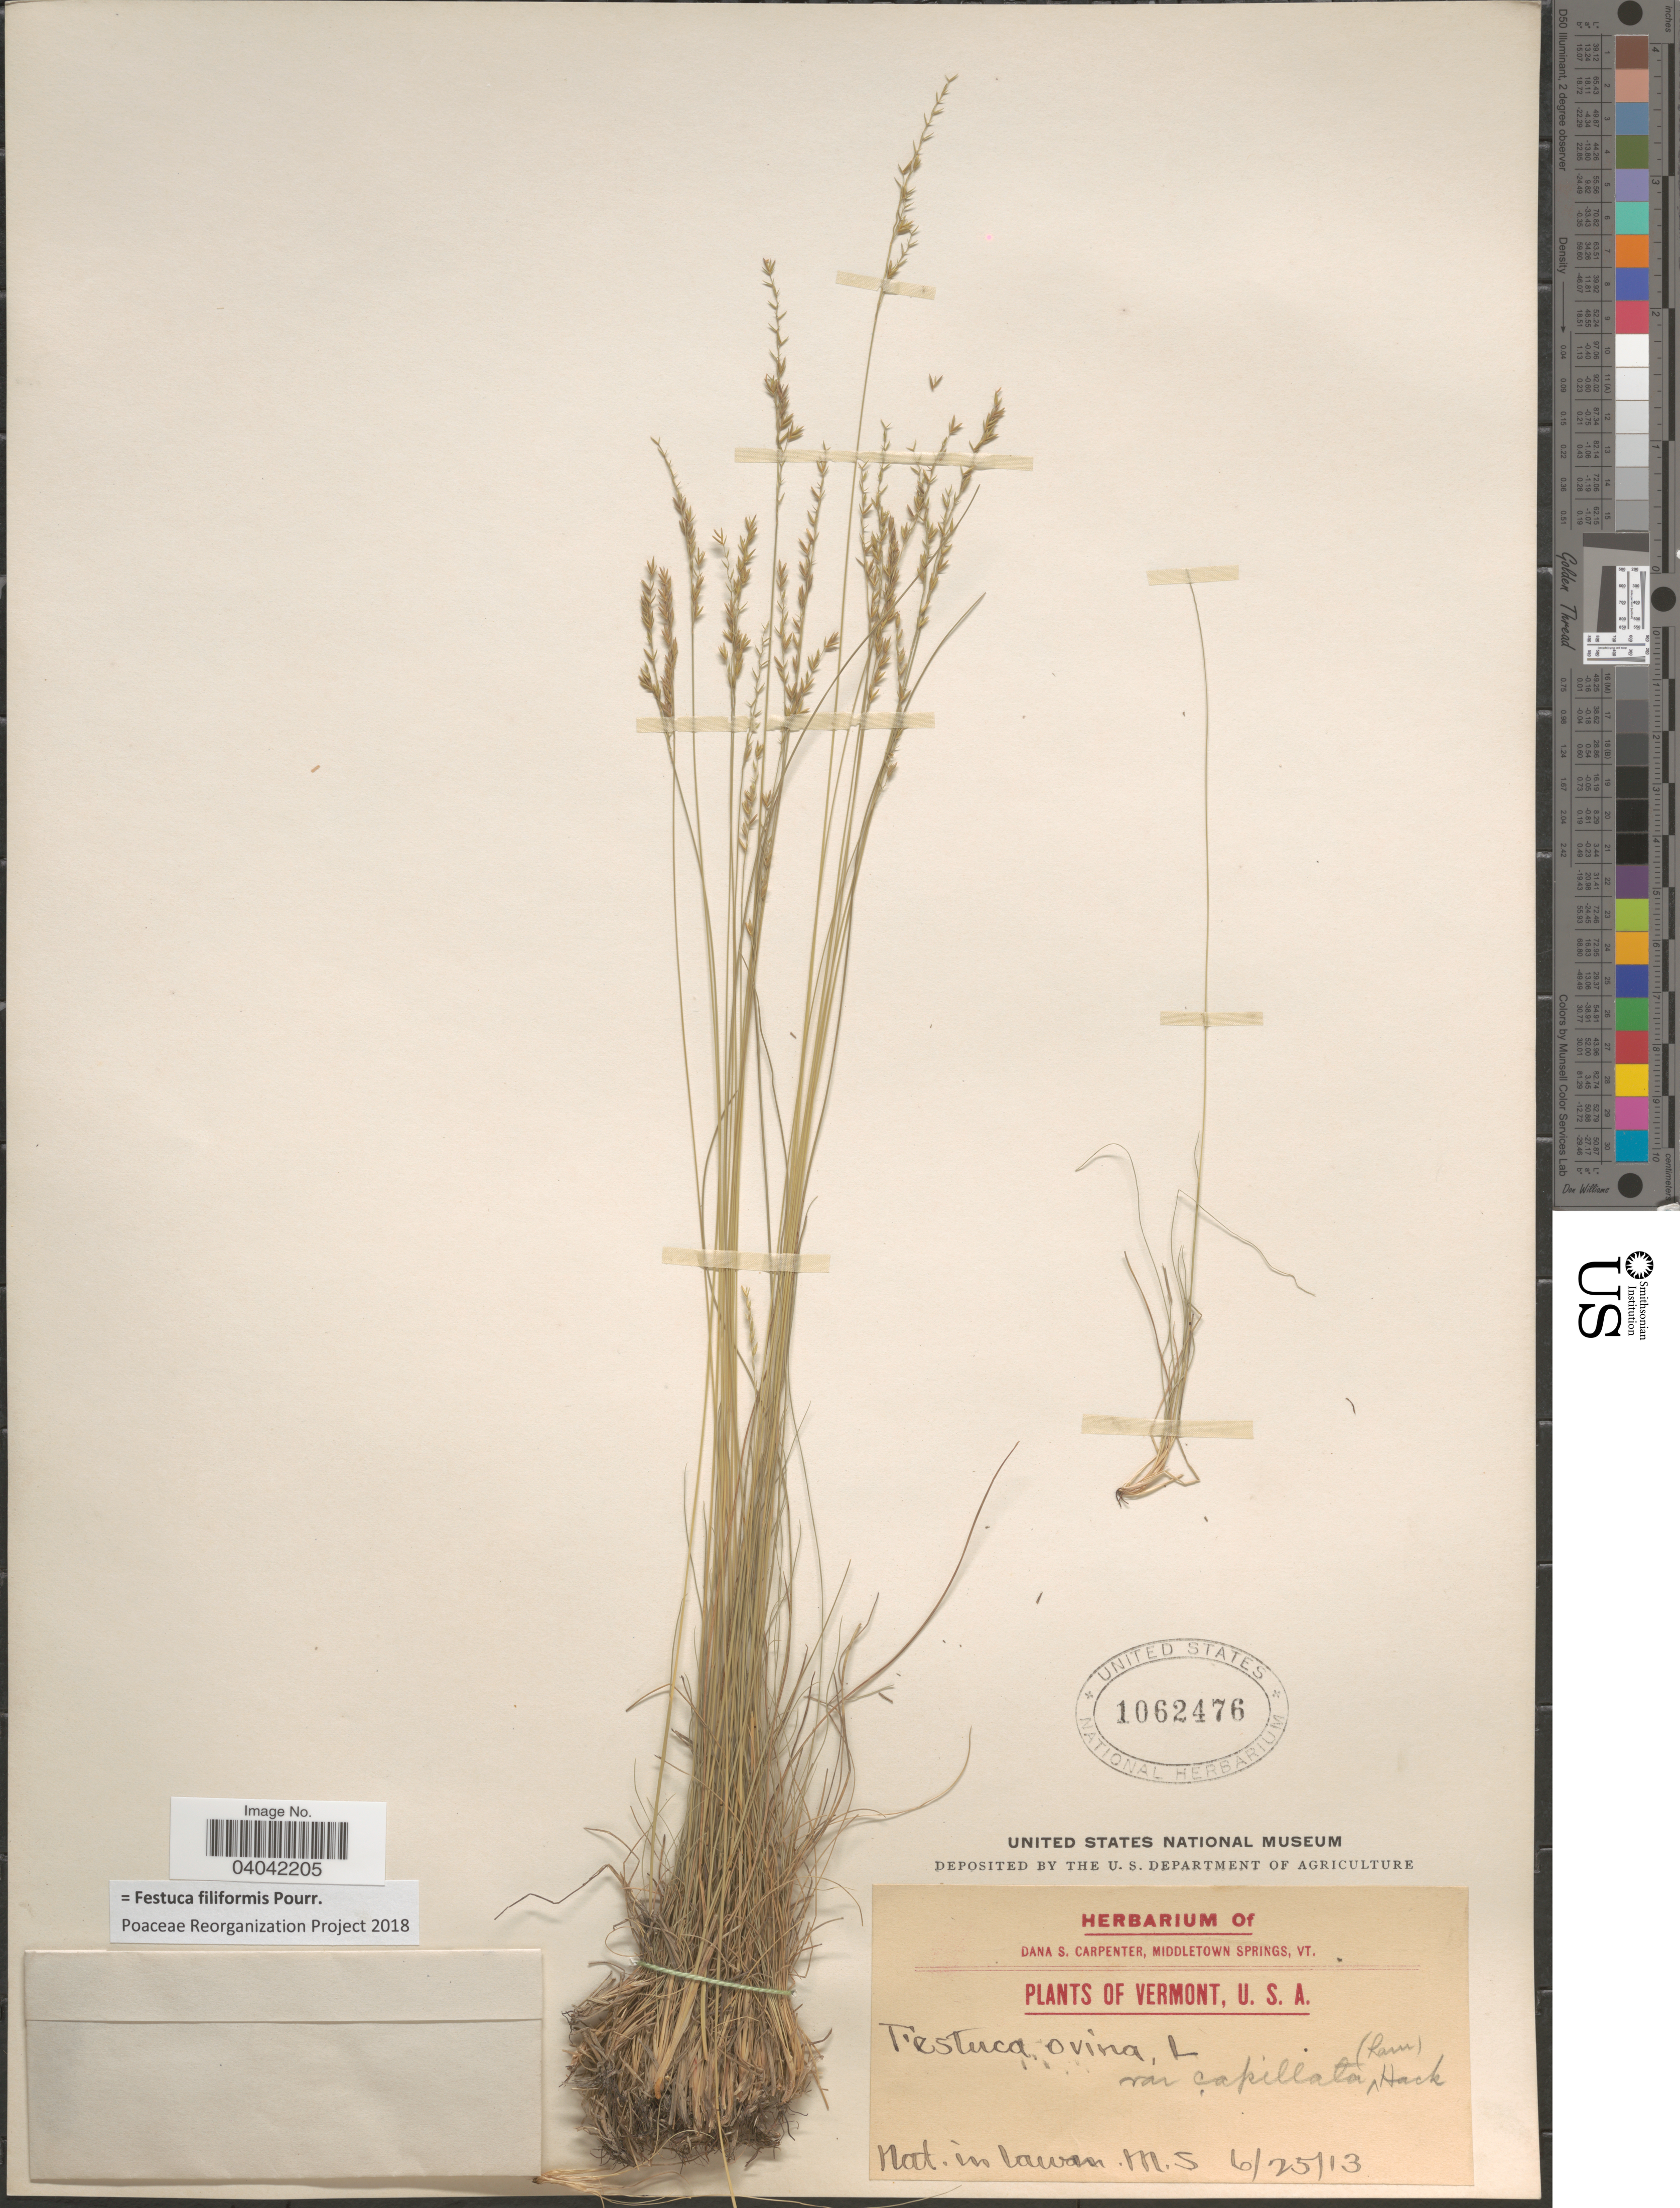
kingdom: Plantae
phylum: Tracheophyta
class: Liliopsida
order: Poales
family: Poaceae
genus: Festuca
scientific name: Festuca filiformis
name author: Pourr.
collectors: ex herb. Dana S. Carpenter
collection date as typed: Transcribed d/m/y: 25/6/13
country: United States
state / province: Vermont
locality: Nat. in lawan. M.S.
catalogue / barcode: US 1062476